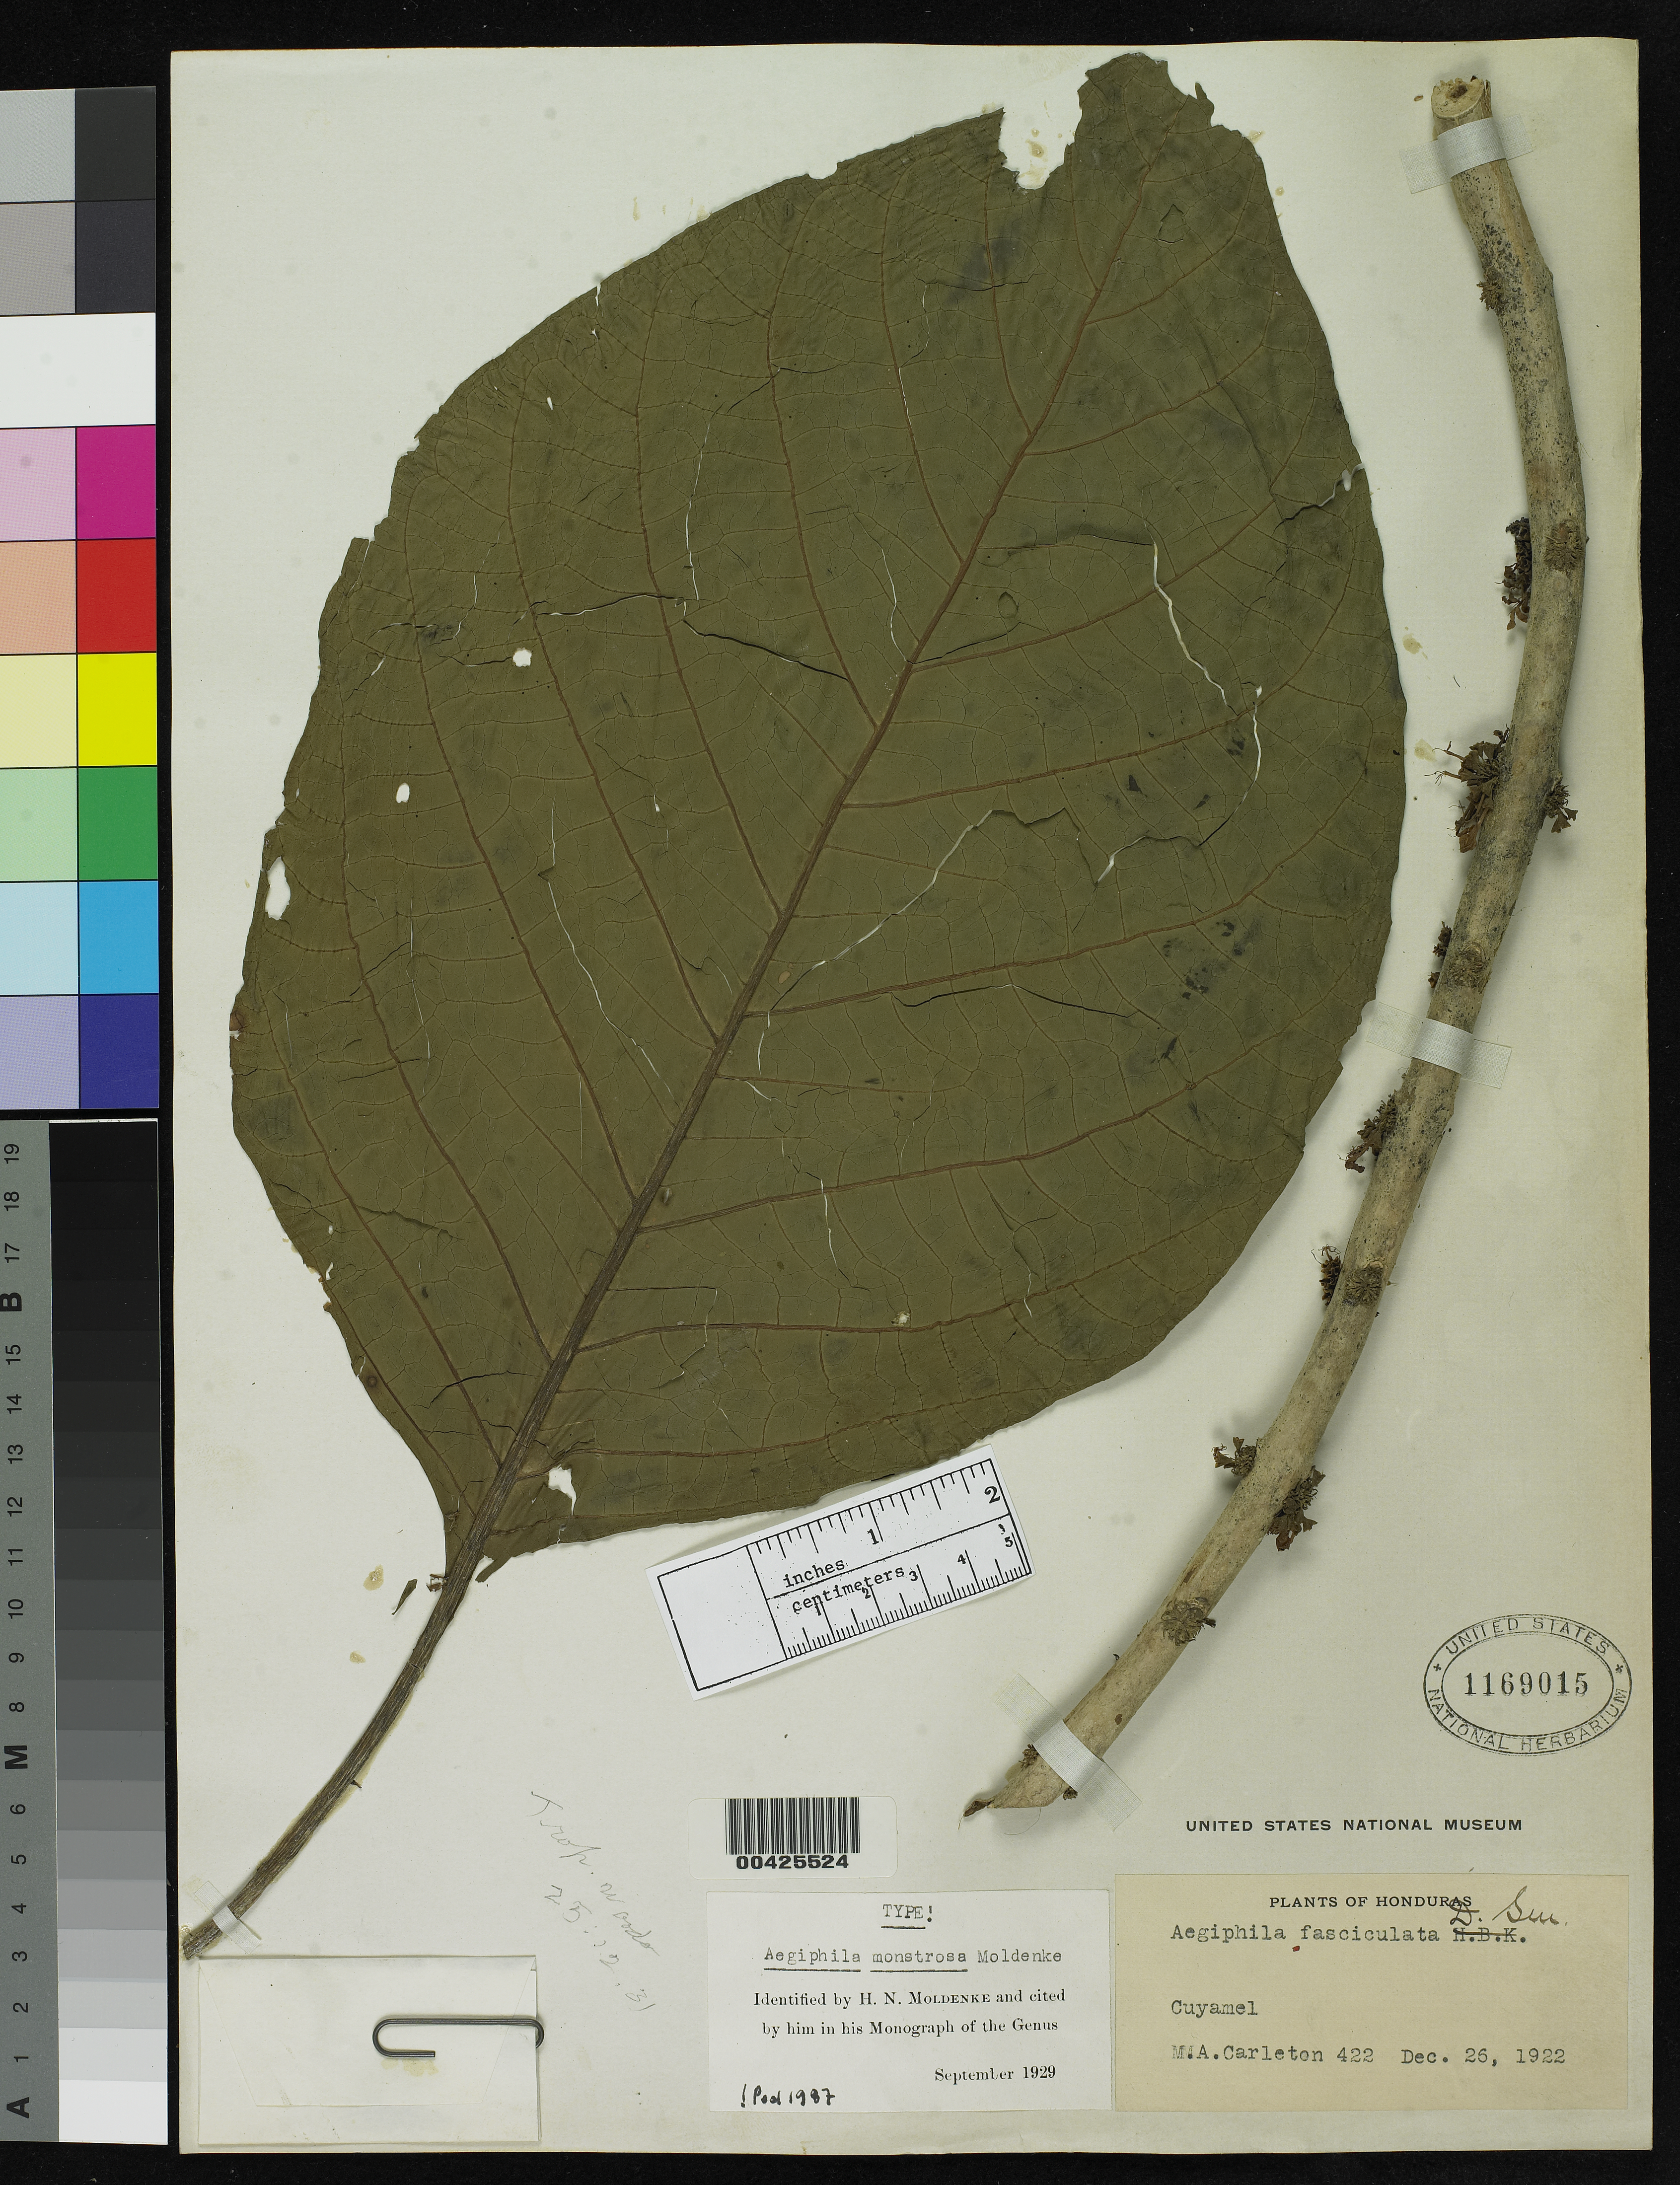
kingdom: Plantae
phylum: Tracheophyta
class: Magnoliopsida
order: Lamiales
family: Lamiaceae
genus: Aegiphila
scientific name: Aegiphila monstrosa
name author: Moldenke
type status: Holotype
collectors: M. A. Carleton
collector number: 422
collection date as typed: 26 Dec 1922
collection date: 1922-12-26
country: Honduras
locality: Guyamel.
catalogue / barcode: US 1169015